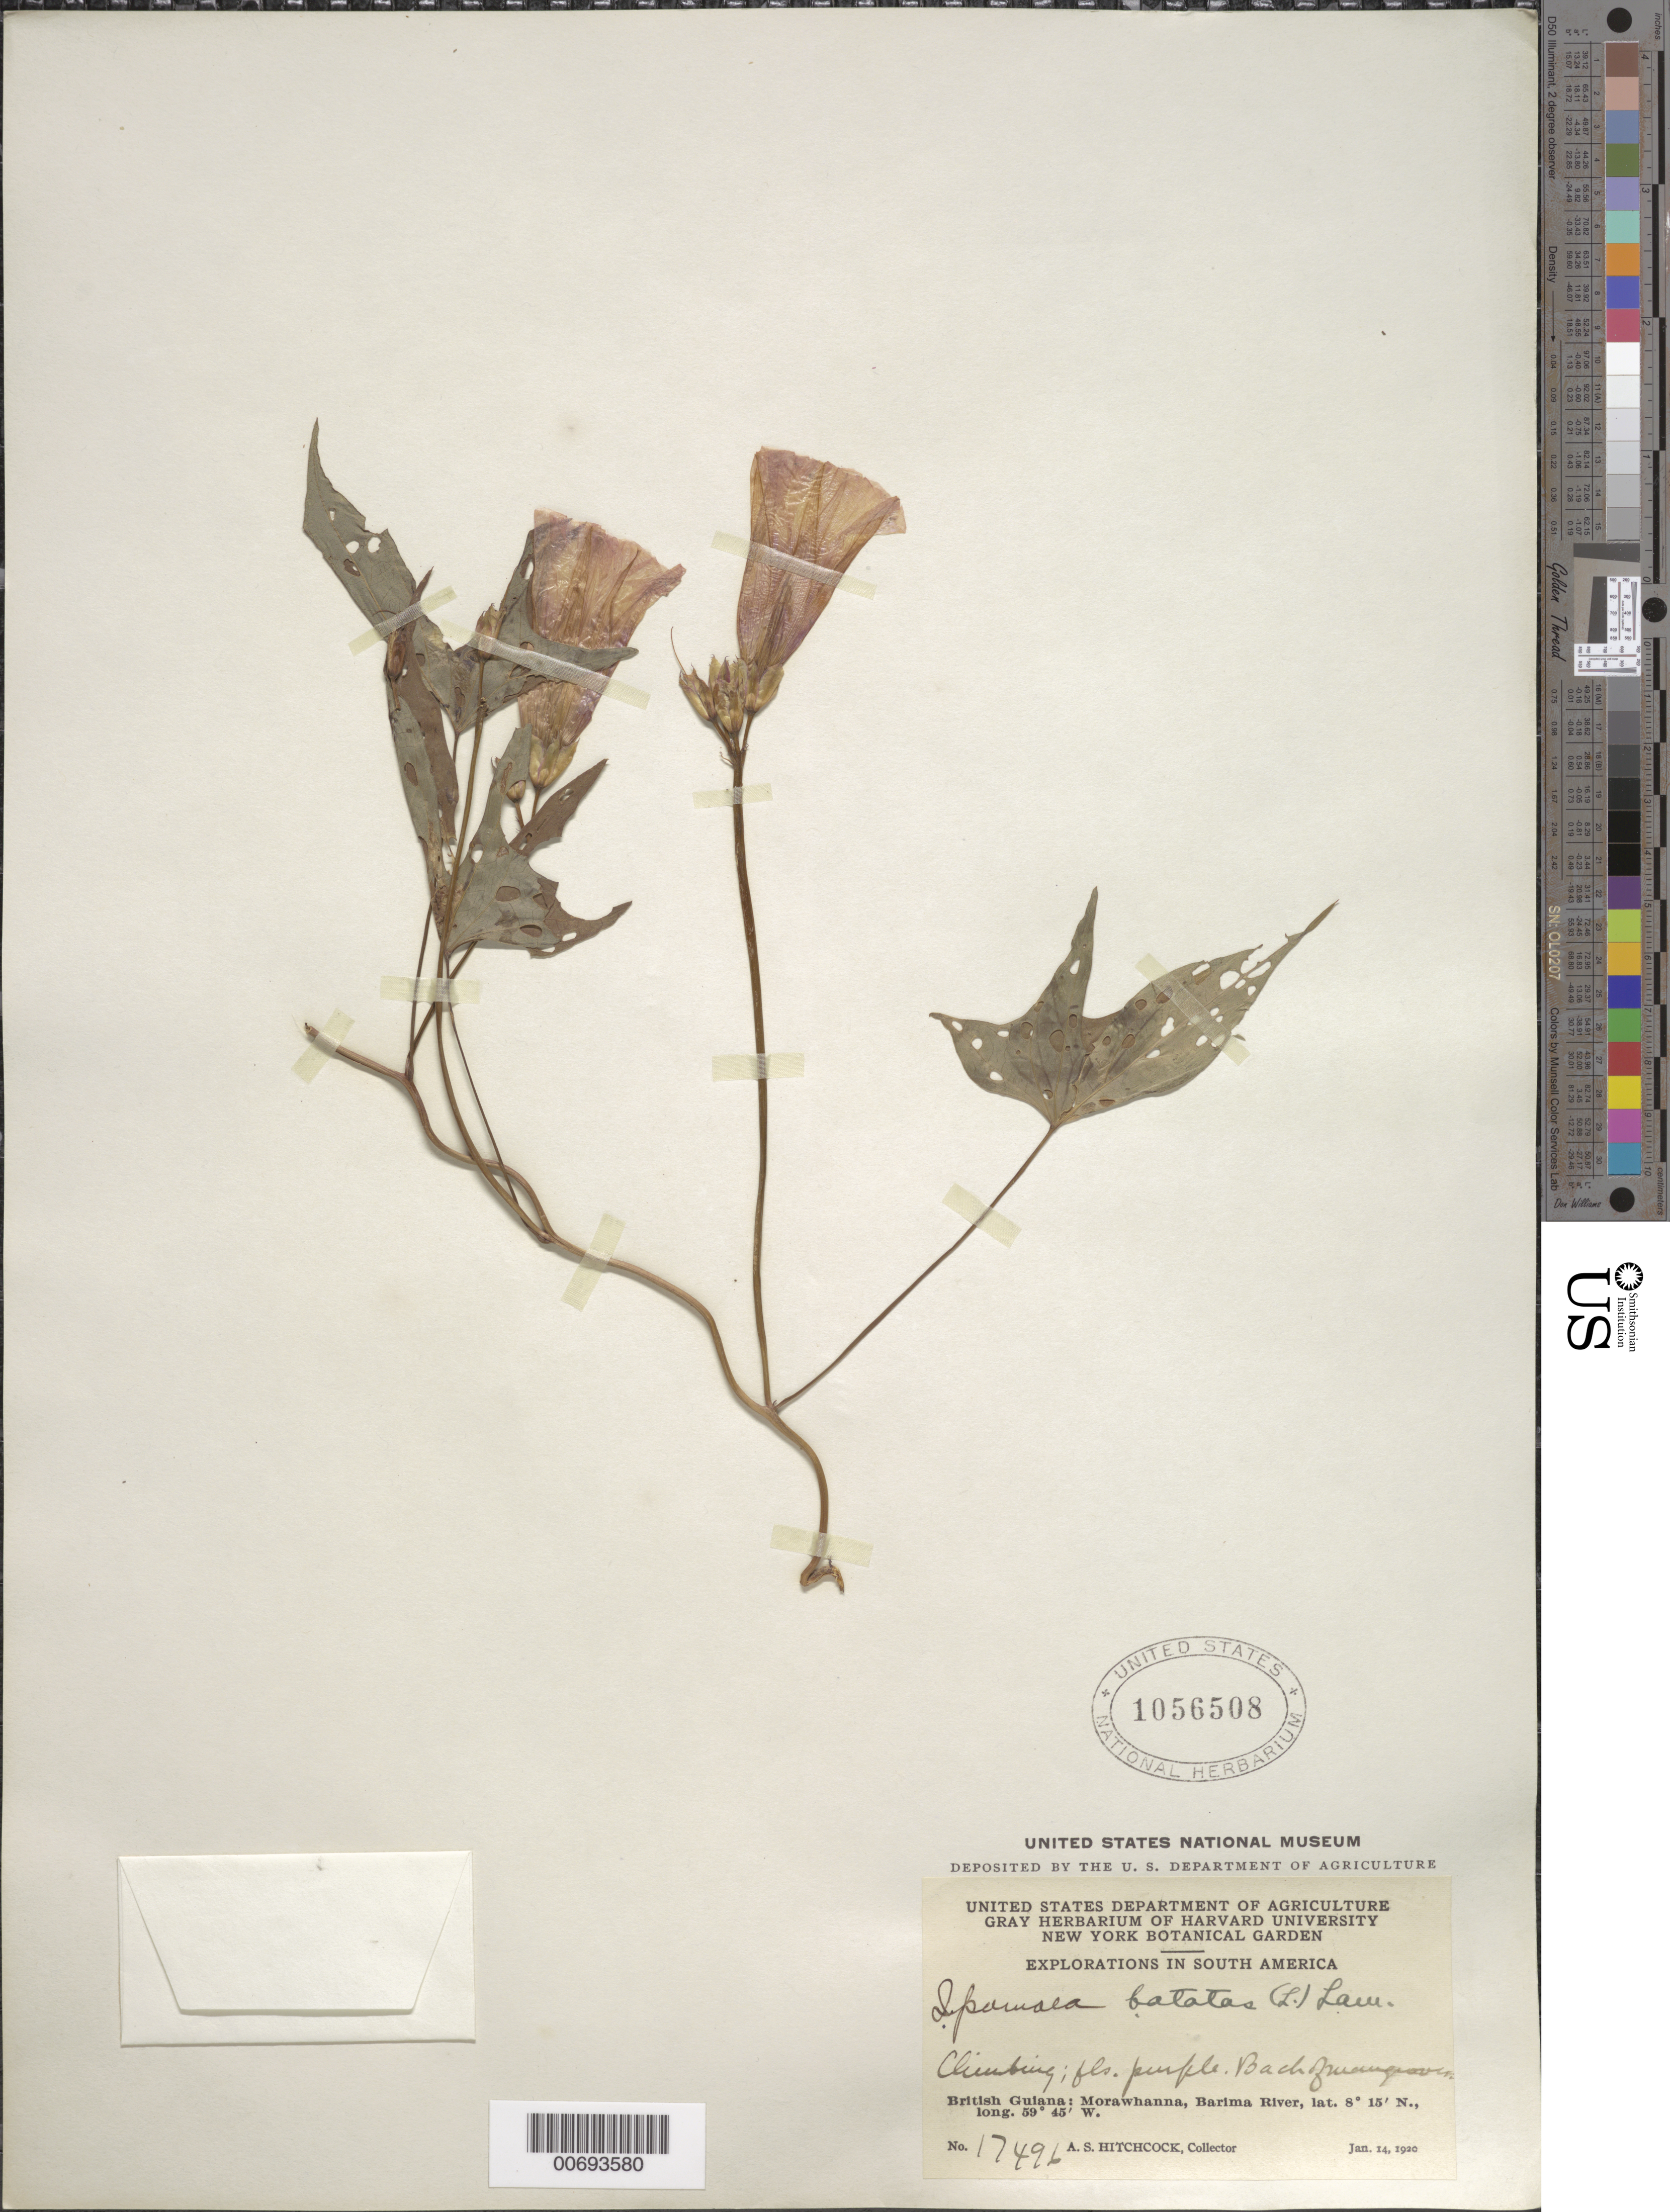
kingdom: Plantae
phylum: Tracheophyta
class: Magnoliopsida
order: Solanales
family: Convolvulaceae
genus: Ipomoea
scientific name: Ipomoea batatas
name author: (L.) Lam.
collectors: A. S. Hitchcock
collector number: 17496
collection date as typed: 14-Jan-20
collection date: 1920-01-14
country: Guyana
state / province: Barima-Waini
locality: Morawhanna, vic., Barima R.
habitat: Back of mangroves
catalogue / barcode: US 1056508